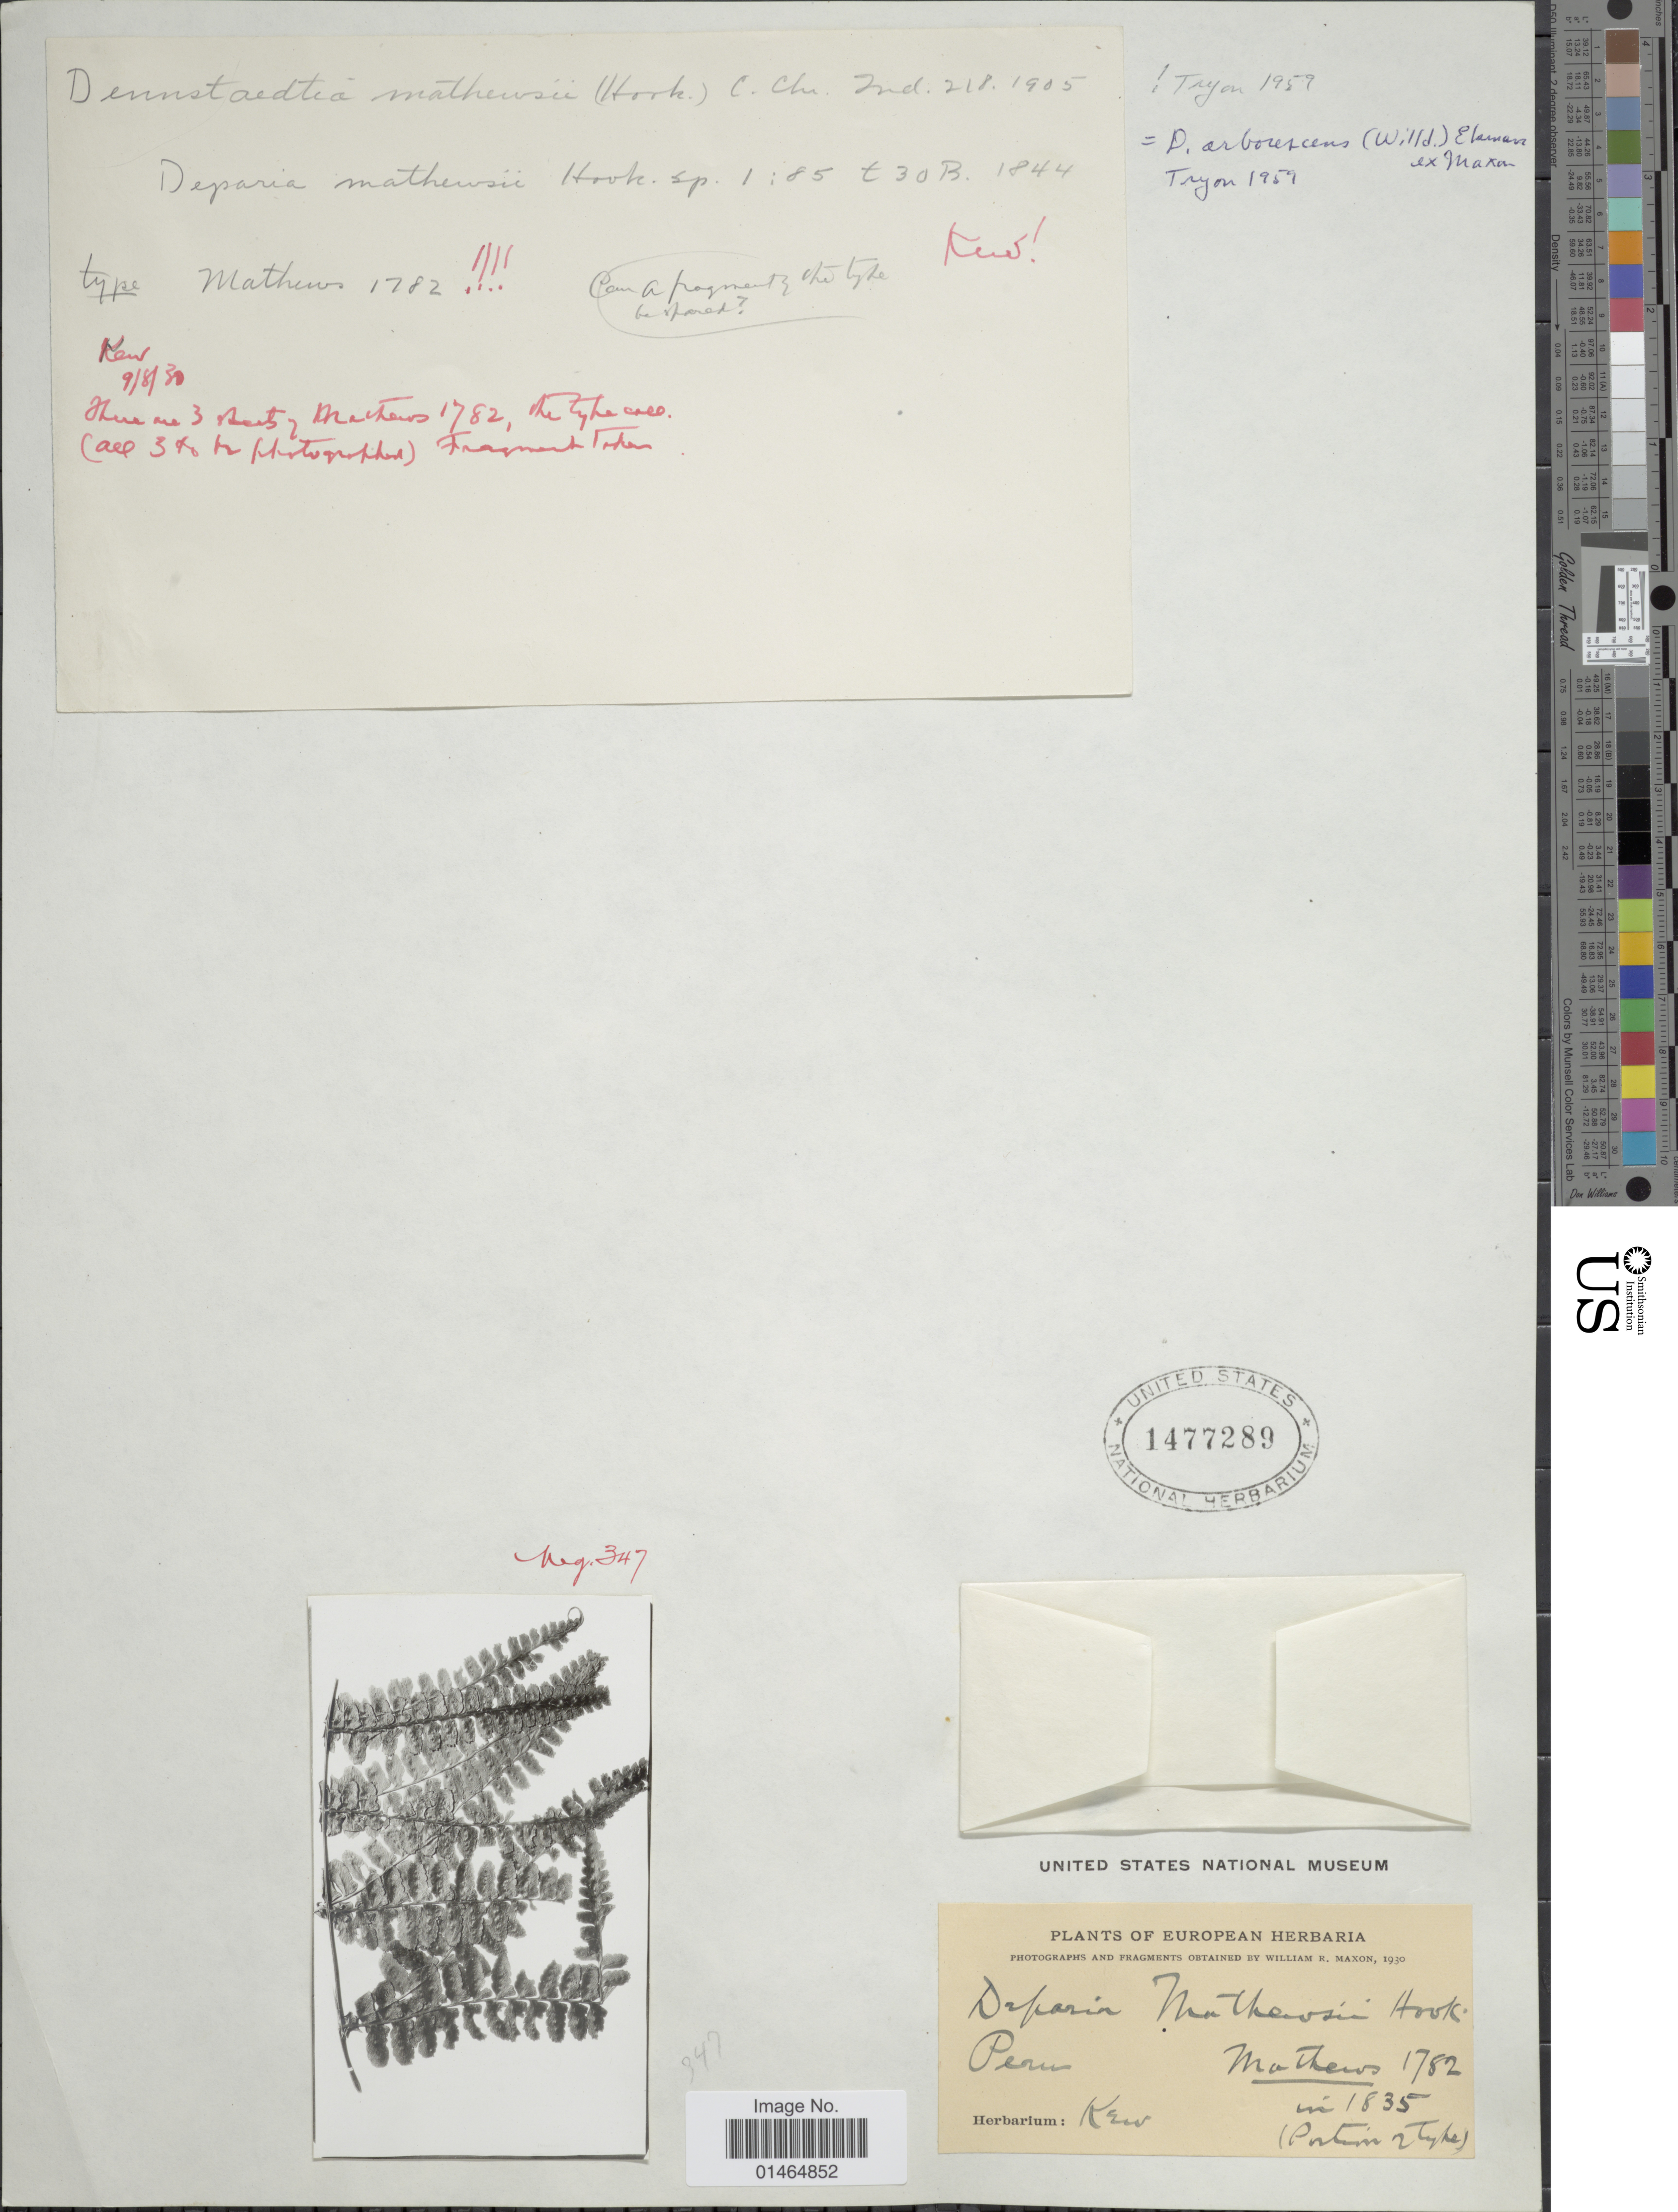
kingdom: Plantae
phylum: Tracheophyta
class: Polypodiopsida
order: Polypodiales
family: Dennstaedtiaceae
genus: Dennstaedtia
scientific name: Dennstaedtia matthewsii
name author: (Hook.) C. Chr.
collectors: -- Mathews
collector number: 1782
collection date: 1835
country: Peru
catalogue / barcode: US 1477289